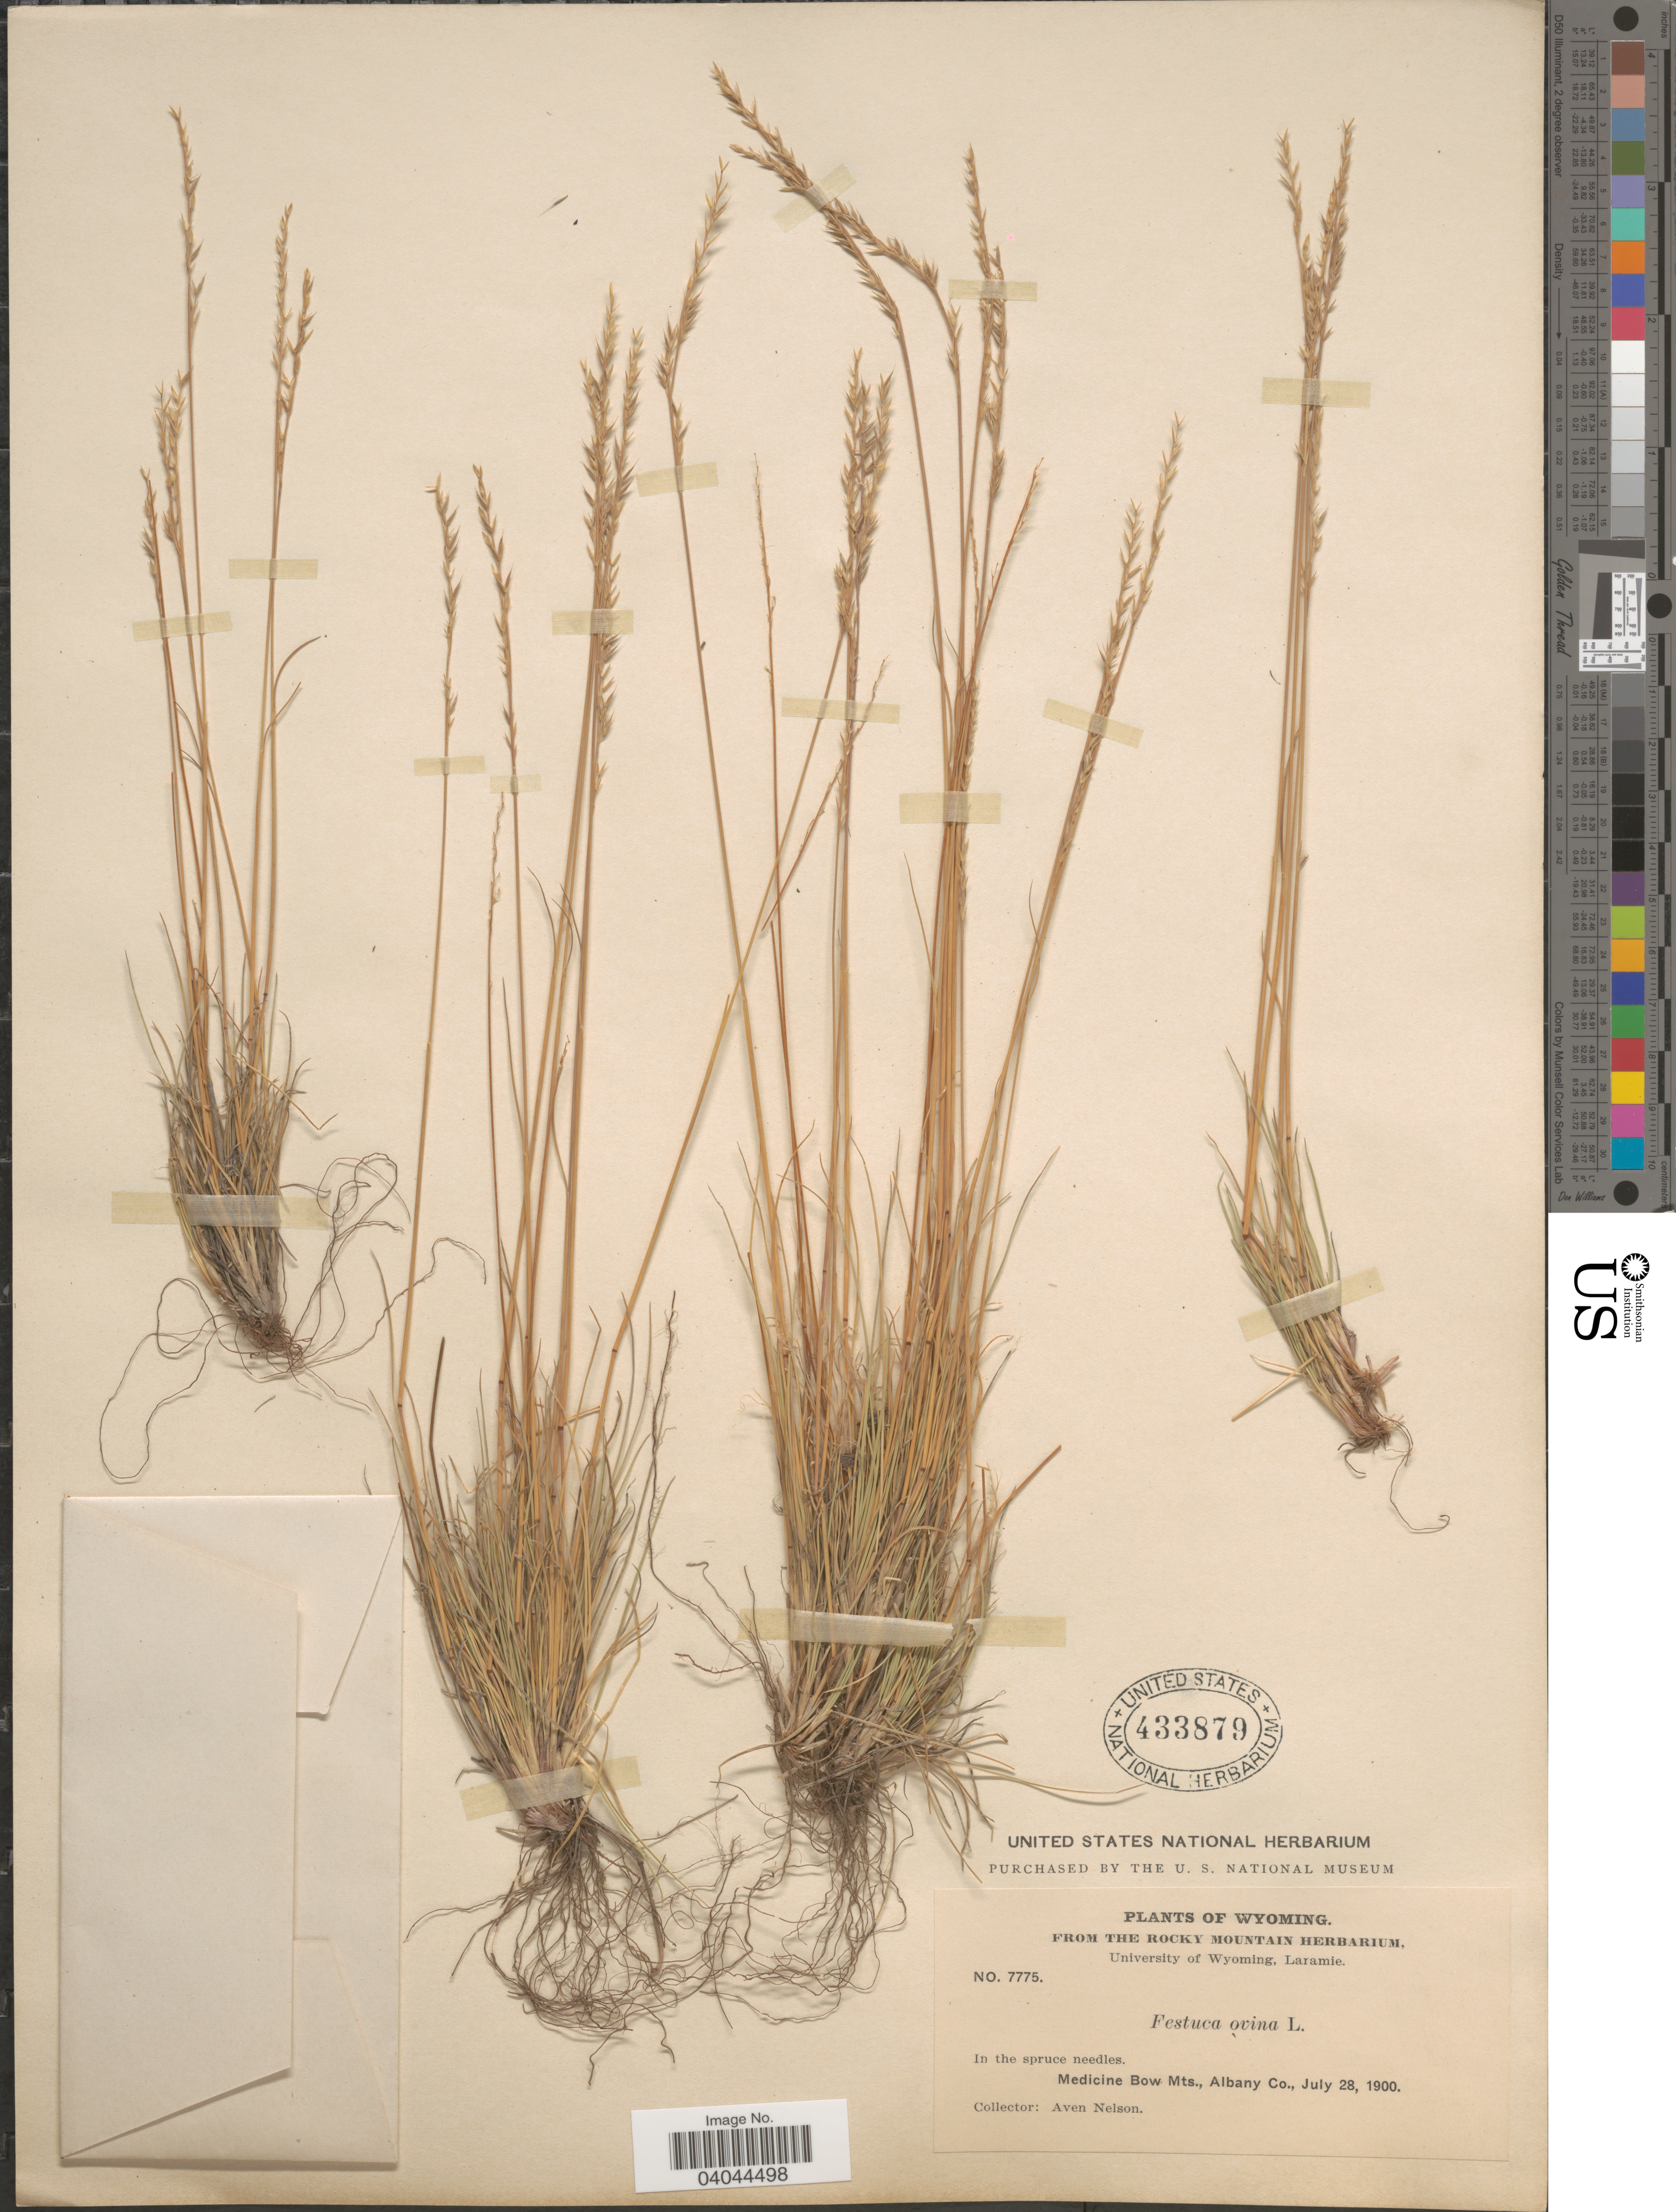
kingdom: Plantae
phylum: Tracheophyta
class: Liliopsida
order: Poales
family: Poaceae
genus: Festuca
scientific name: Festuca ovina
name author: L.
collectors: A. Nelson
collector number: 7775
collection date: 1900-07-28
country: United States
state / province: Wyoming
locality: Medicine Bow Mts., Albany Co.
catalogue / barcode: US 433879